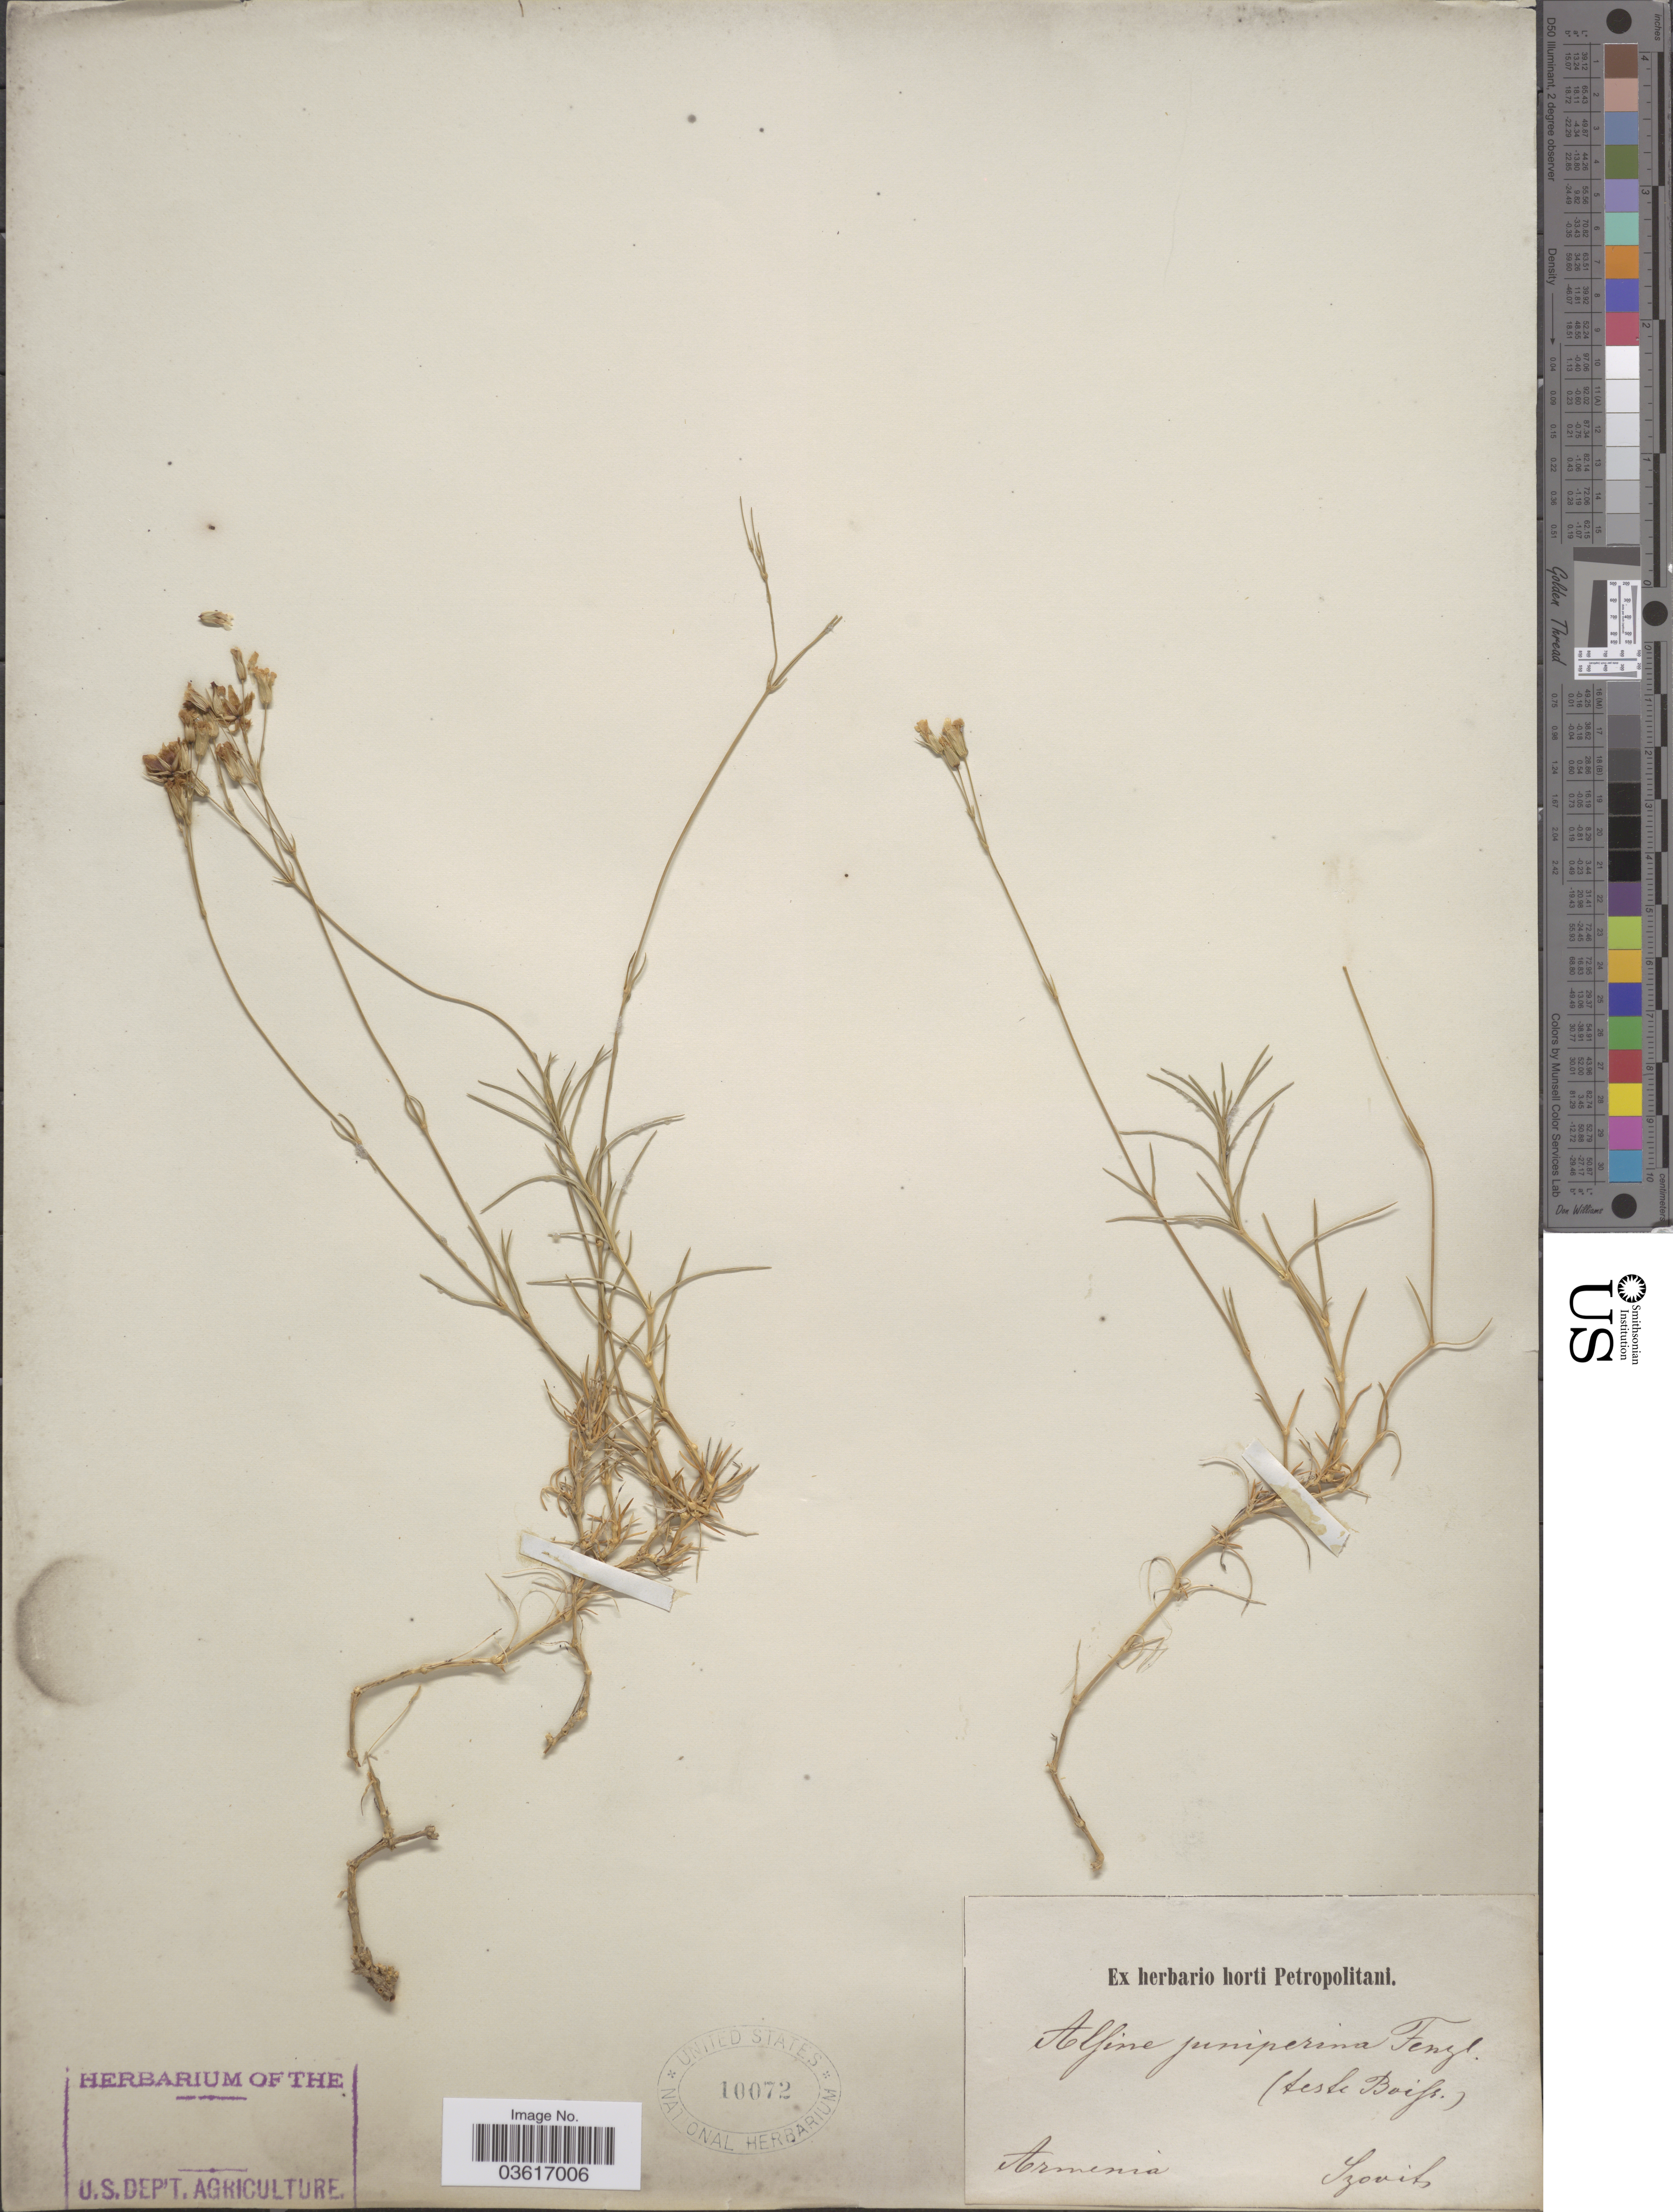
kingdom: Plantae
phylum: Tracheophyta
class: Magnoliopsida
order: Caryophyllales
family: Caryophyllaceae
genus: Minuartia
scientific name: Minuartia juniperina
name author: (L.) Maire & Petitm.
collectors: Szovits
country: Armenia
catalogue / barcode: US 10072